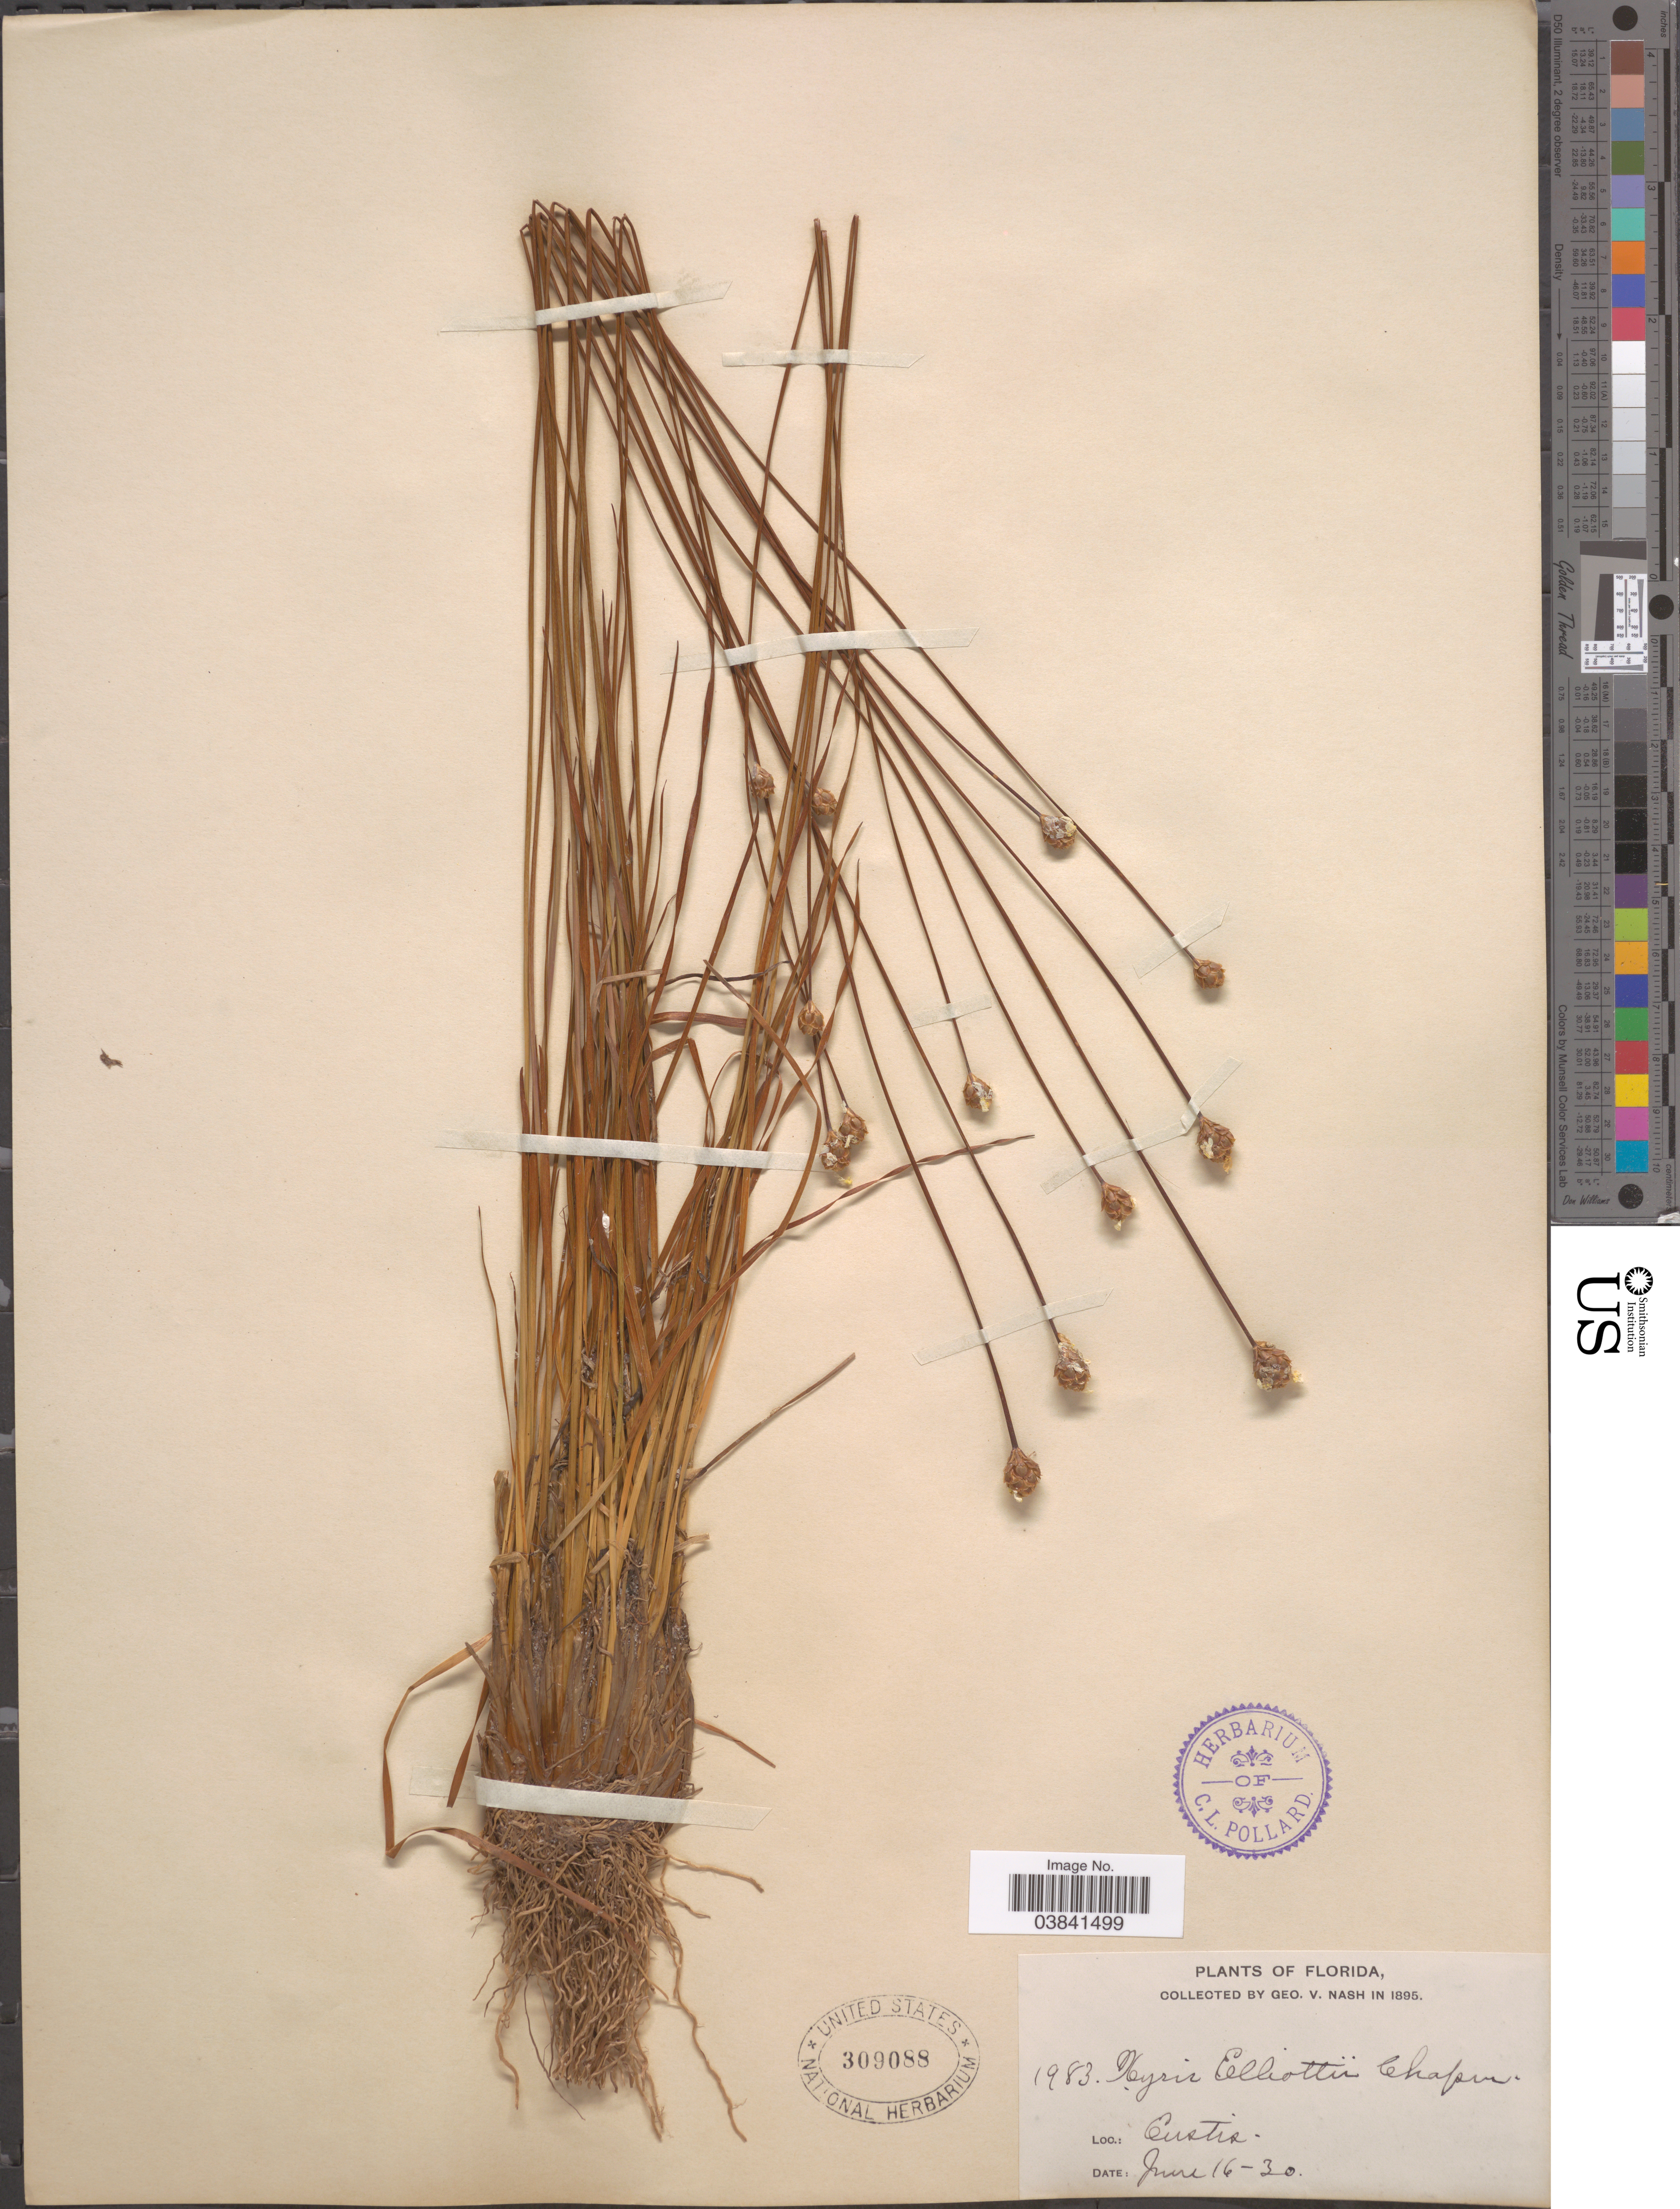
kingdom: Plantae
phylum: Tracheophyta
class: Liliopsida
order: Poales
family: Xyridaceae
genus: Xyris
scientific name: Xyris elliottii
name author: Chapm.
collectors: G. V. Nash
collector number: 1983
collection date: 1895-06-16/1895-06-30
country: United States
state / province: Florida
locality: Eustis.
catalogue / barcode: US 309088